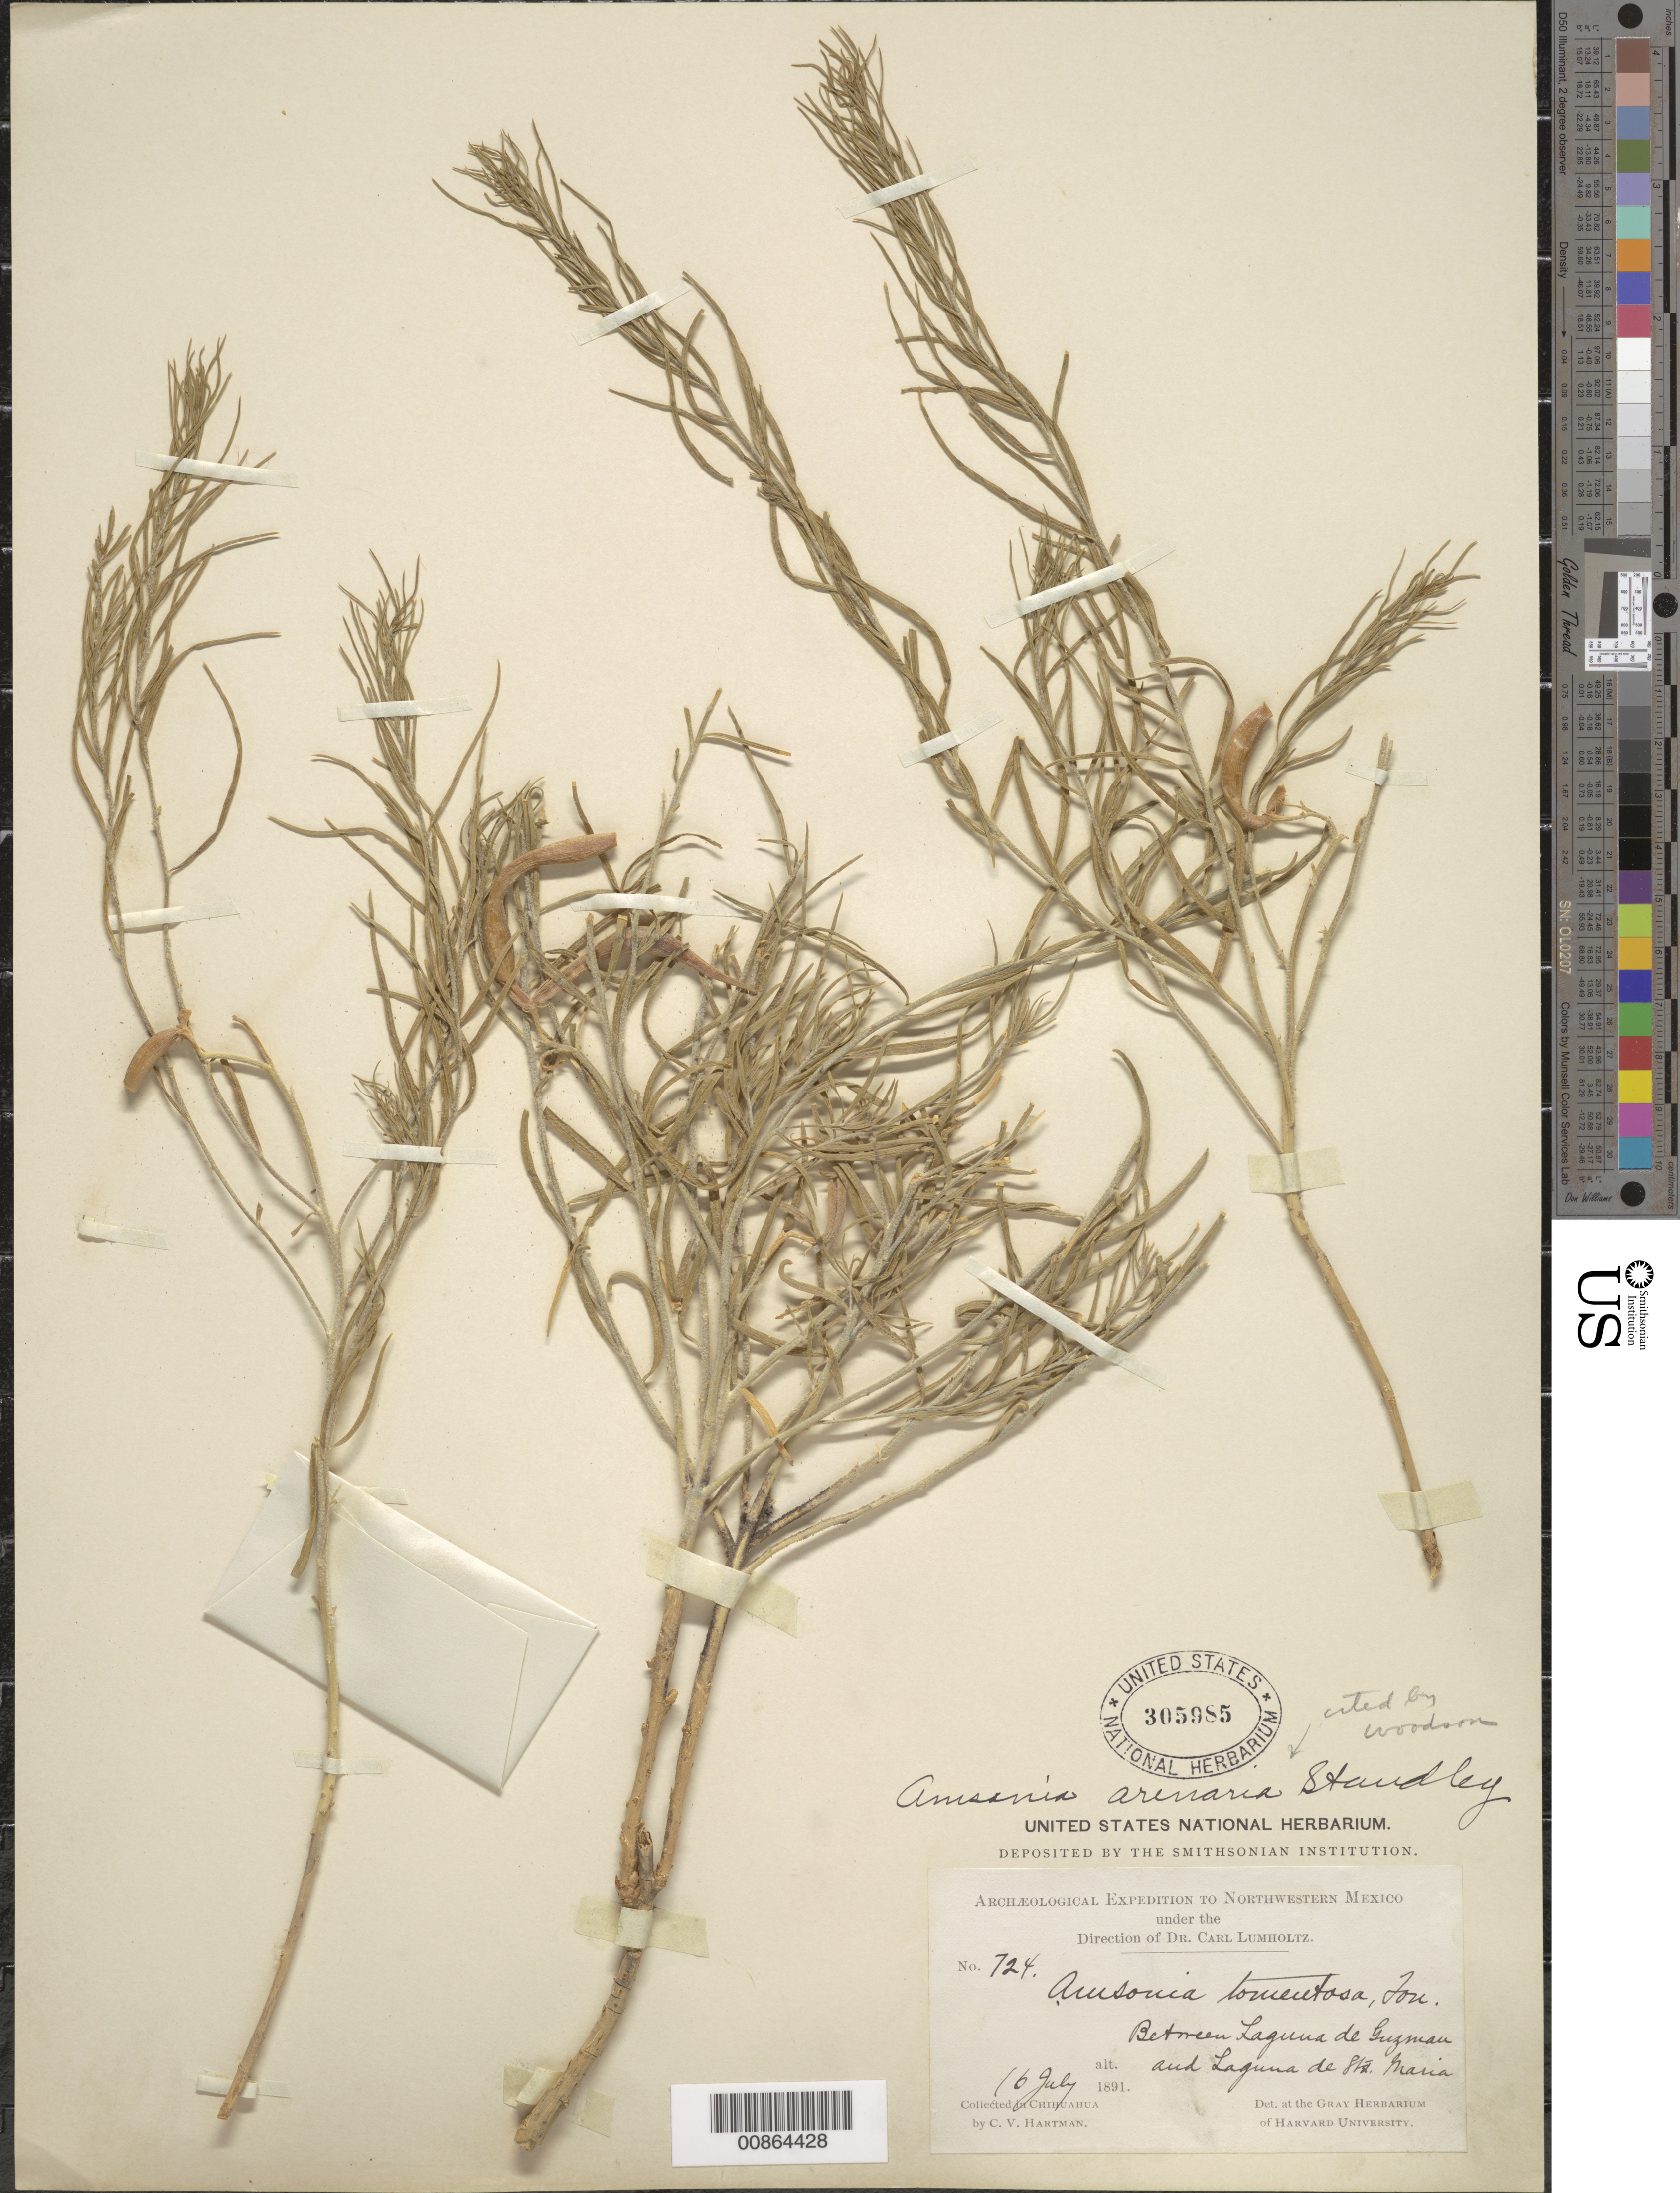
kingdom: Plantae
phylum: Tracheophyta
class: Magnoliopsida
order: Gentianales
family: Apocynaceae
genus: Amsonia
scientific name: Amsonia tomentosa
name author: Torr. & Frém.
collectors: C. V. Hartman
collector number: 724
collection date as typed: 16 Jul 1891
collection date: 1891-07-16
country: Mexico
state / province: Chihuahua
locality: Between Laguna de Guzmán and Laguna de Sta. Maria.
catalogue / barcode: US 305985